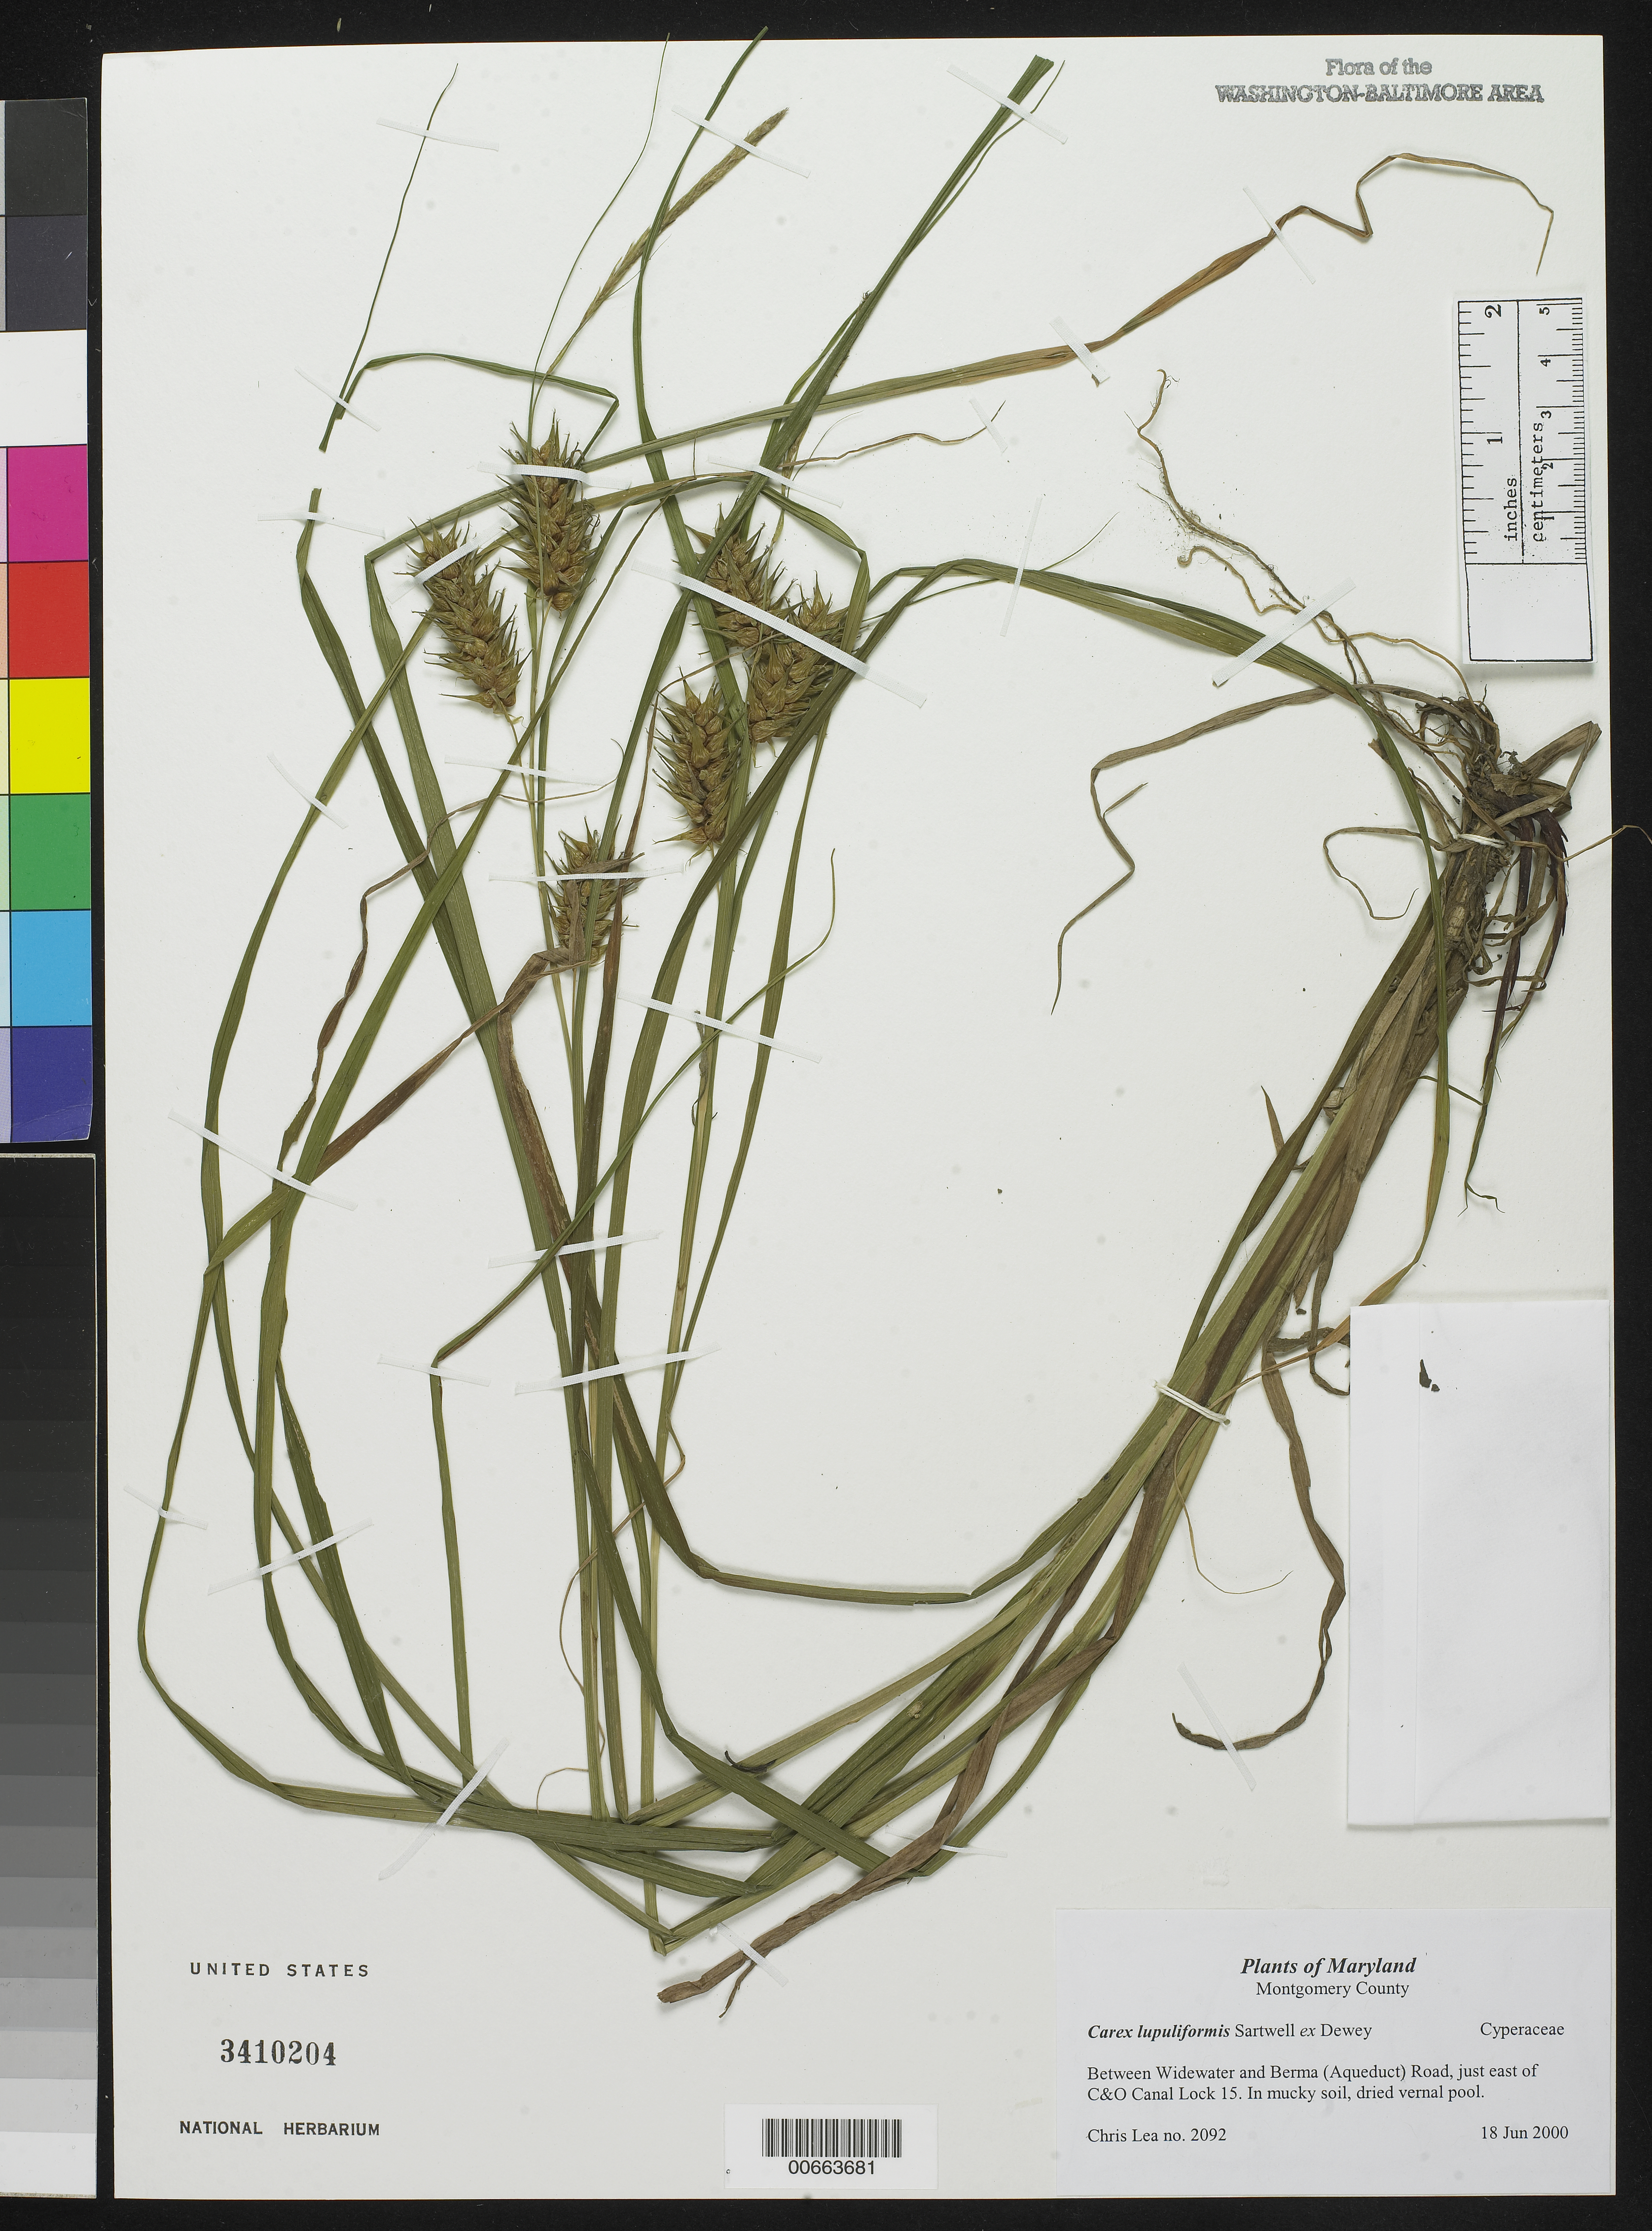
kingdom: Plantae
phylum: Tracheophyta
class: Liliopsida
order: Poales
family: Cyperaceae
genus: Carex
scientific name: Carex lupuliformis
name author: Sartwell ex Dewey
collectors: C. Lea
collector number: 2092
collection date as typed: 18 Jun 2000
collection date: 2000-06-18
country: United States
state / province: Maryland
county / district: Montgomery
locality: Between Widewater and Berma (Aqueduct) Road, just east of C&O Canal Lock 15.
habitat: In mucky soil, dried vernal pool.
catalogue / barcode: US 3410204